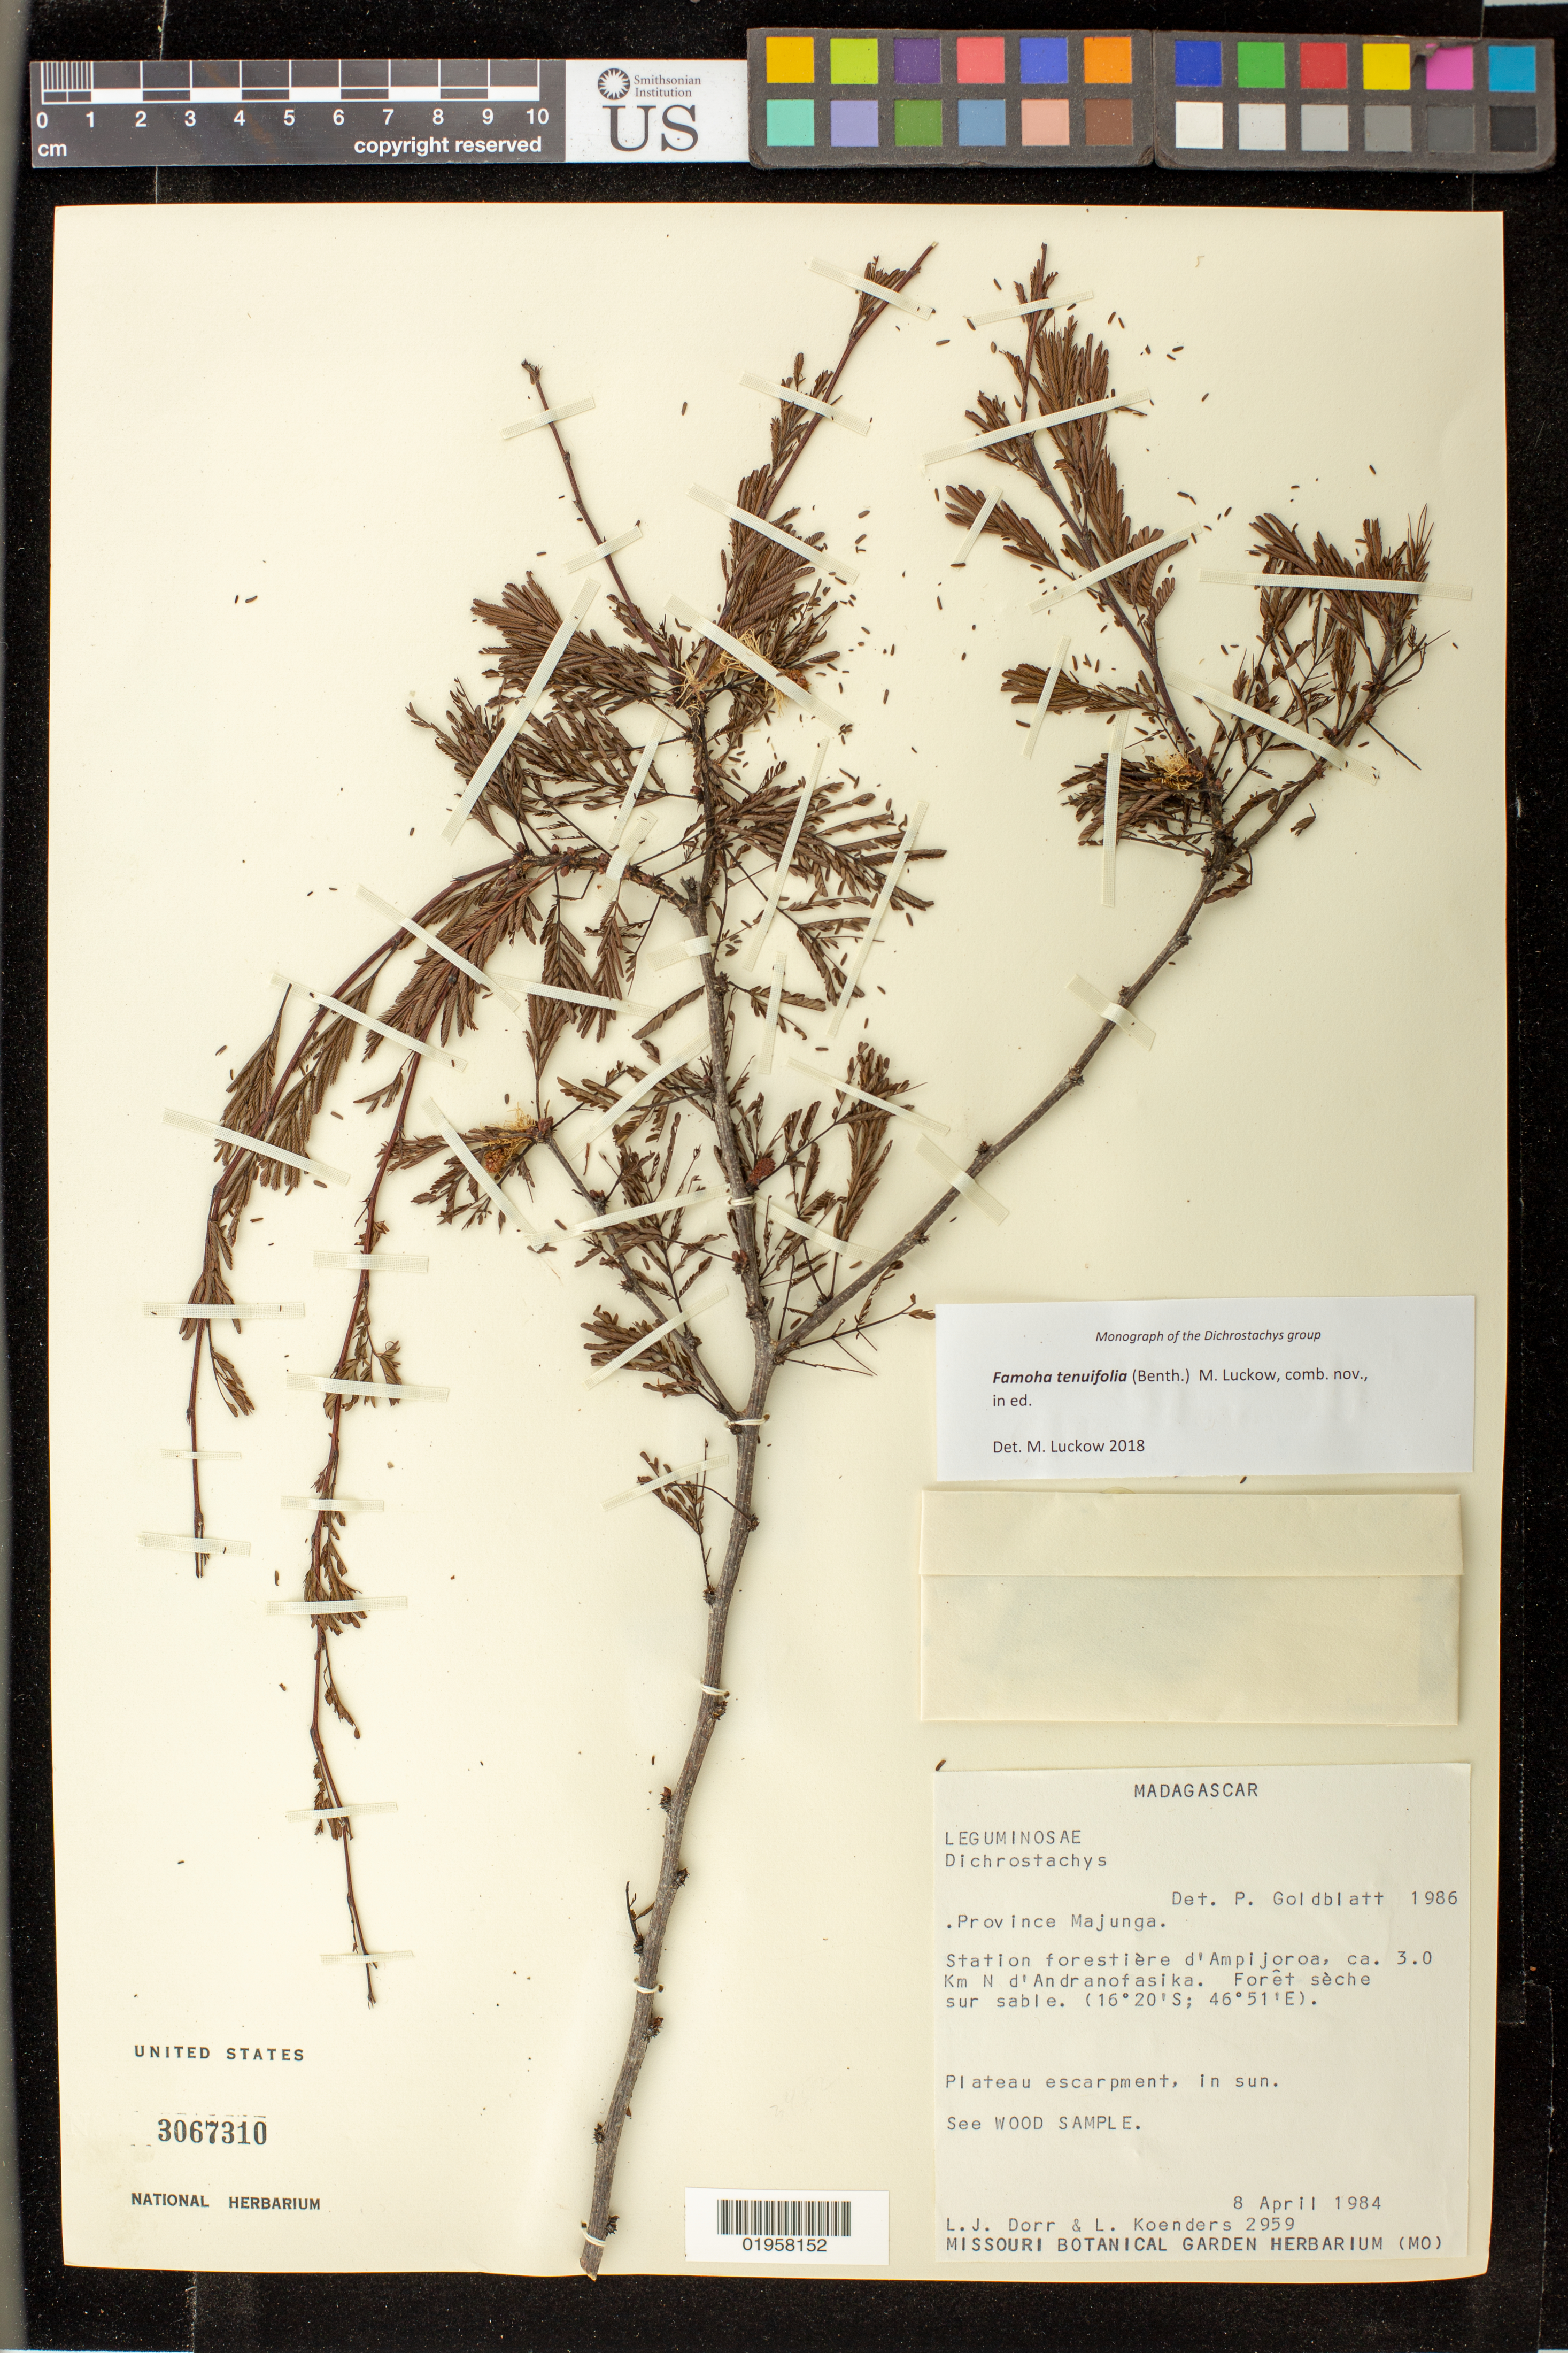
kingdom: Plantae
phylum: Tracheophyta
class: Magnoliopsida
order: Fabales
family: Fabaceae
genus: Dichrostachys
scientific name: Dichrostachys tenuifolia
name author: Benth.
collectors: L. J. Dorr & L. Koenders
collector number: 2959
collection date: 1984-04-08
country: Madagascar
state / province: Boeny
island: Madagascar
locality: Station Forestière d'Ampijoroa, ca. 3.0 km N d'Andranofasika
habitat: Forêt sèche sur sable. Plateau escarpment in sun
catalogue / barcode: US 3067310